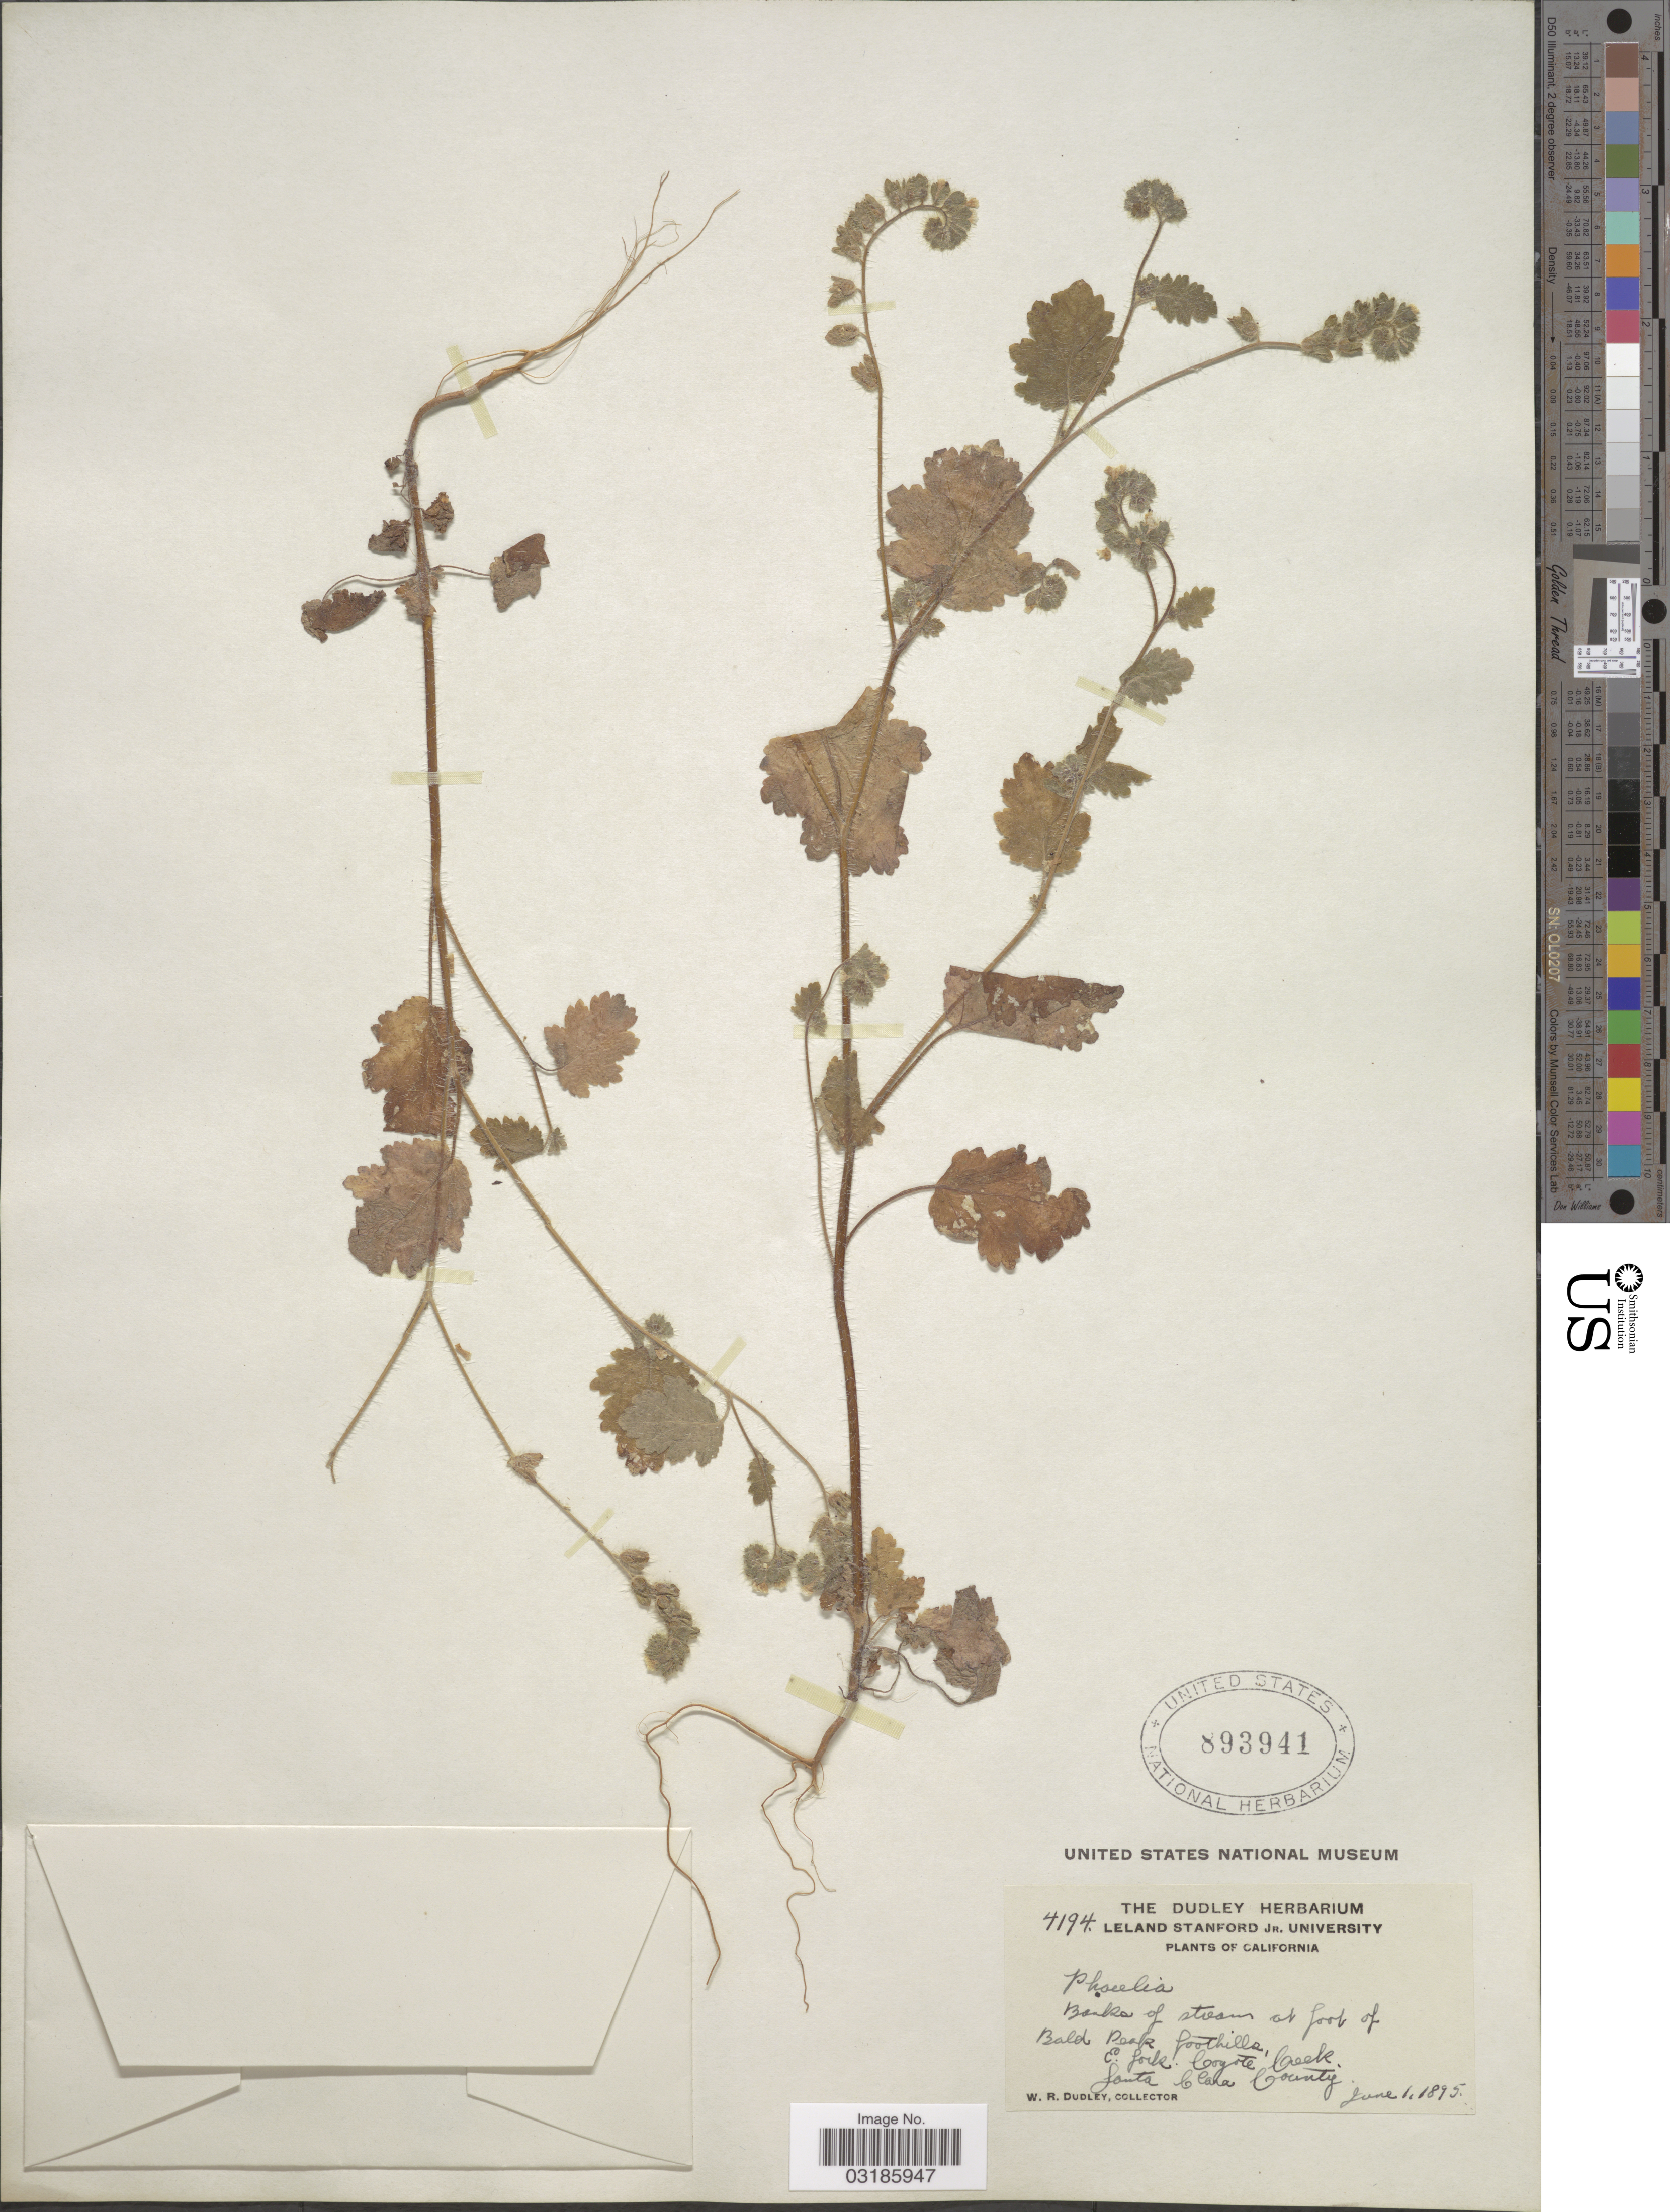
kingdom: Plantae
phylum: Tracheophyta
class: Magnoliopsida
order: Boraginales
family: Hydrophyllaceae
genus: Phacelia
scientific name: Phacelia rattanii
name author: A. Gray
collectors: W. Dudley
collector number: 4194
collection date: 1895-06-01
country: United States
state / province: California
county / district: Santa Clara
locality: Banks of stream at foot of Bald Peak foothills, E. Fork. Coyote Creek. Santa Clara County.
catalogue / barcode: US 893941